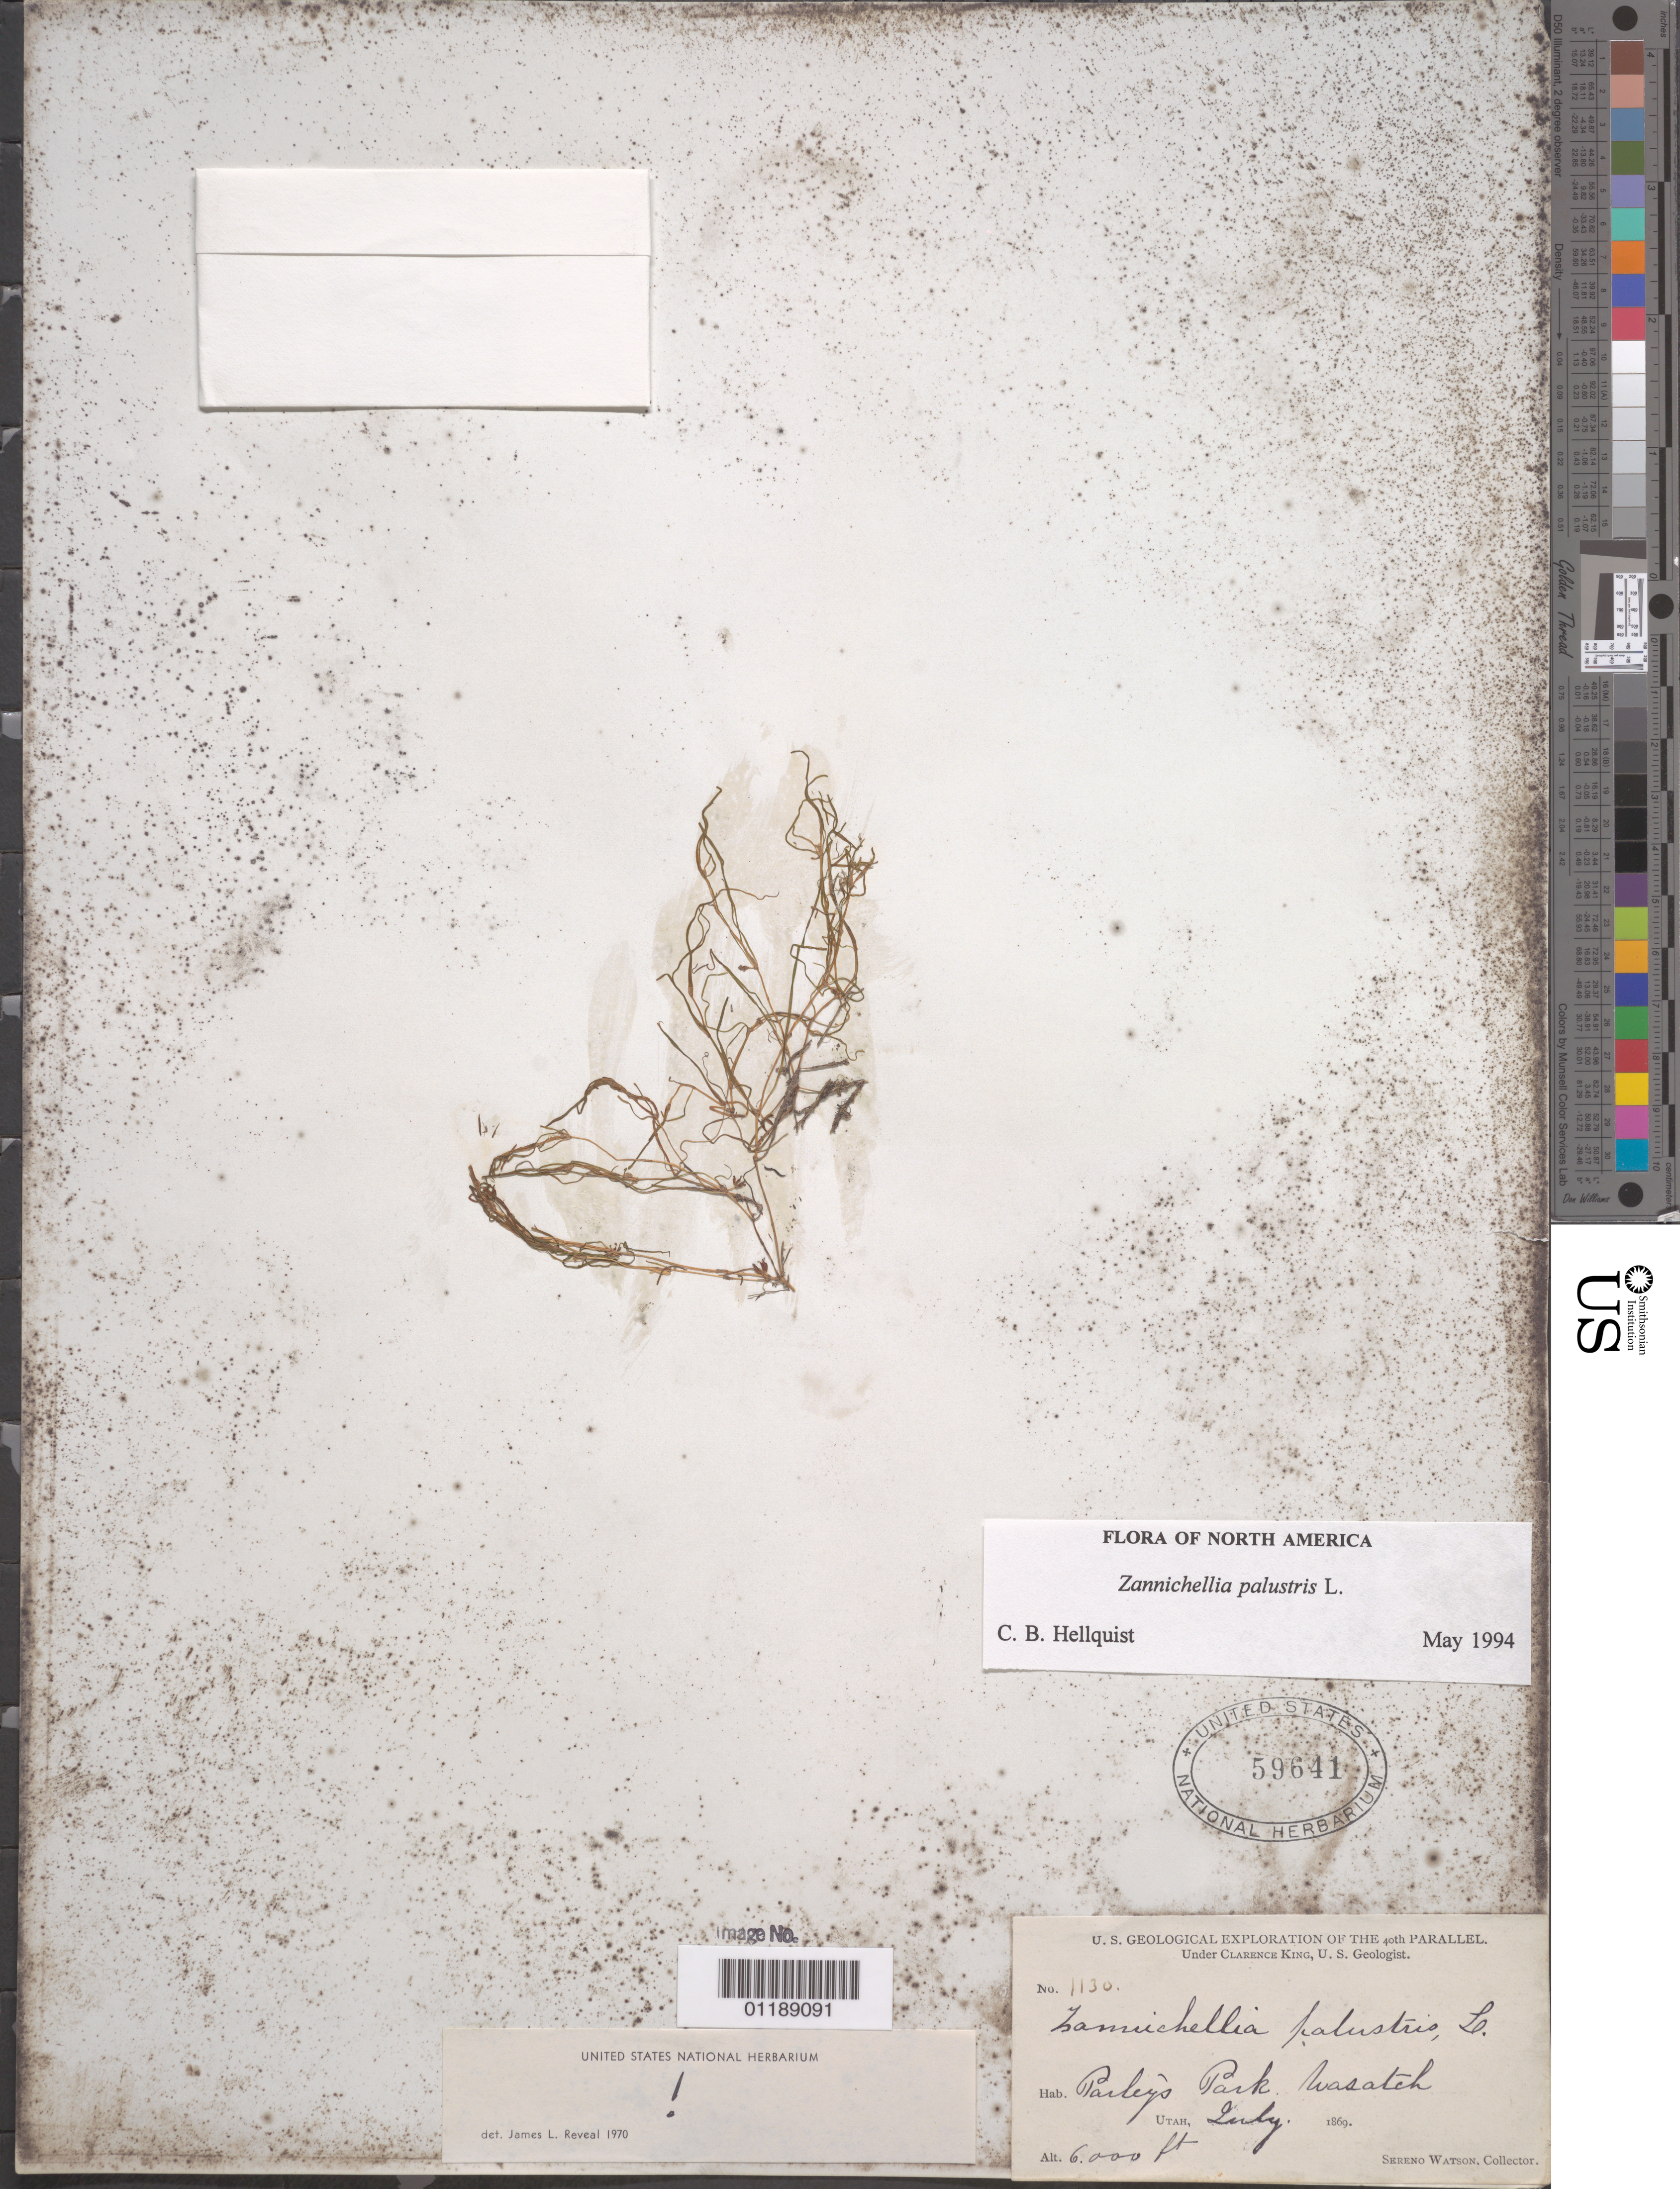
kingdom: Plantae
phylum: Tracheophyta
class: Liliopsida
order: Alismatales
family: Potamogetonaceae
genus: Zannichellia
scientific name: Zannichellia palustris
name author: L.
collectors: S. Watson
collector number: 1130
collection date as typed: Jul 1869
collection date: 1869-07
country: United States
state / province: Utah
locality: Wasatch Mts., Parley's Park.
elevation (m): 1829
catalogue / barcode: US 59641